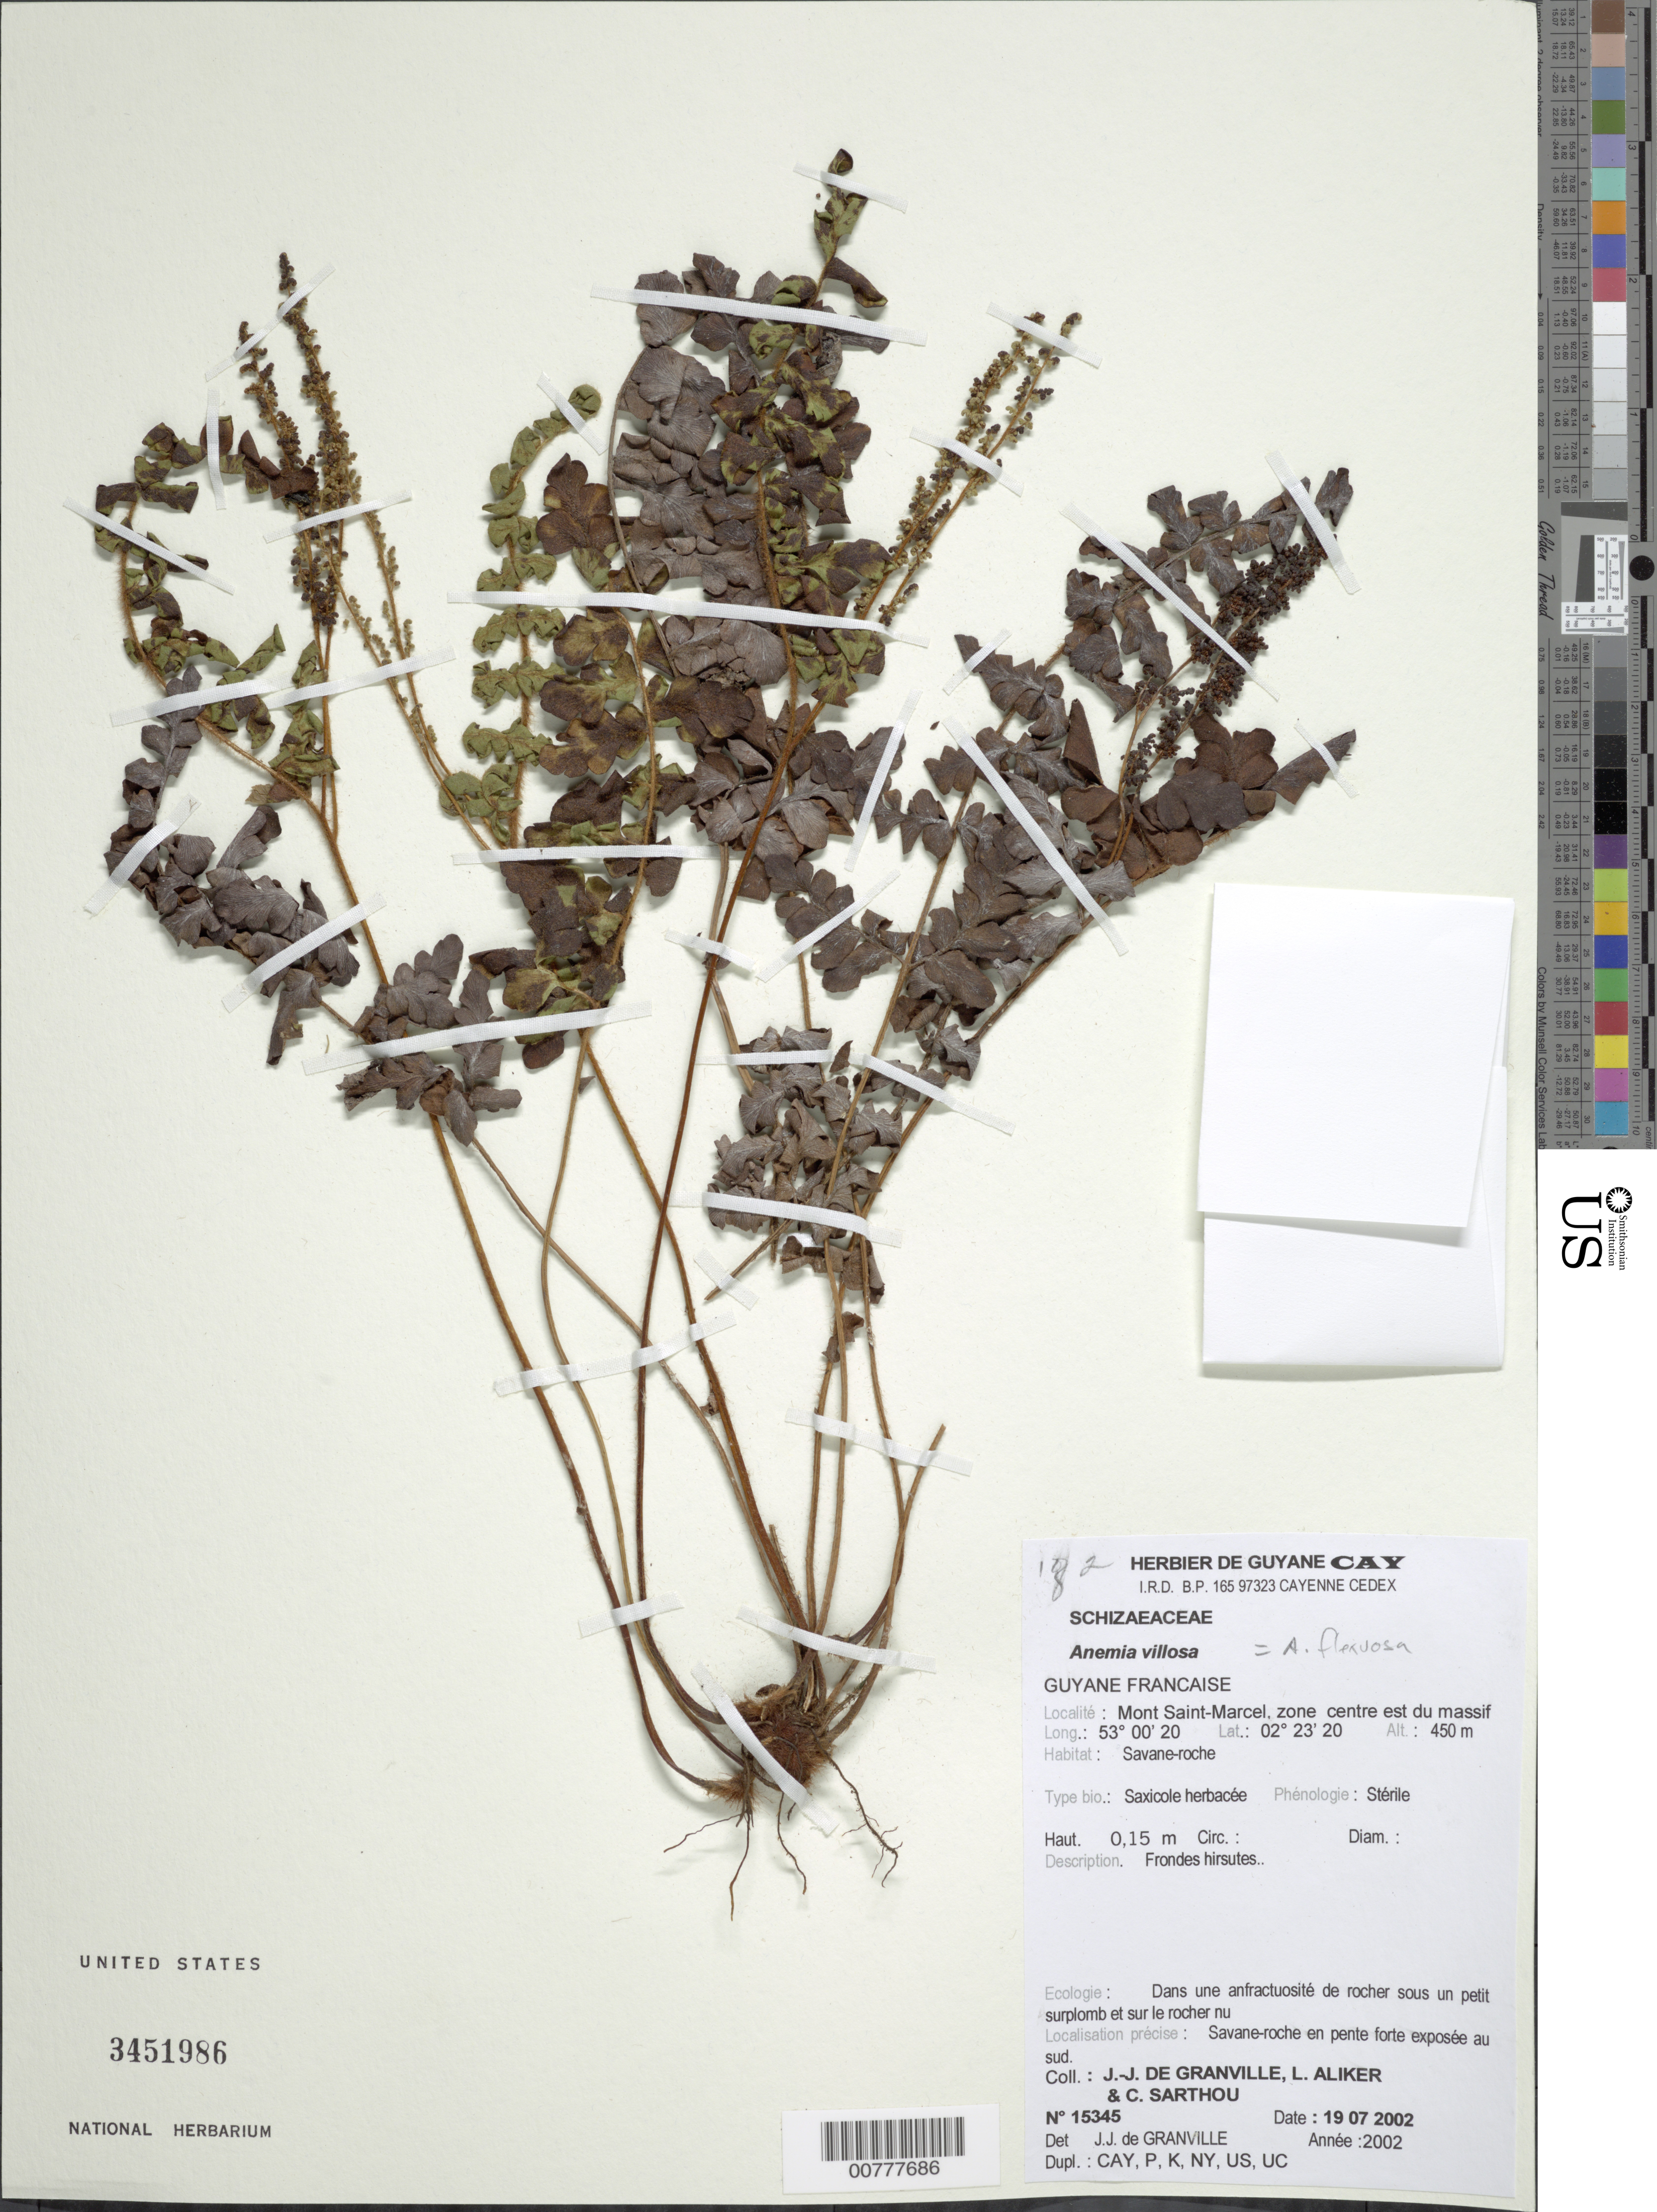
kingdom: Plantae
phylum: Tracheophyta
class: Polypodiopsida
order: Schizaeales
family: Anemiaceae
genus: Anemia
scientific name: Anemia flexuosa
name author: (Savigny) Sw.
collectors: J.-J. de Granville, L. Aliker & C. Sarthou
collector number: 15345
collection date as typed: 19-Jul-02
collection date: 2002-07-19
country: French Guiana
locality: Mont Saint-Marcel, zone Centre-Est du massif, Bassin de l'Yaloupi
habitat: Vegetation herbacée de savane roche, savane-roche en pente forte exposee au sud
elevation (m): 450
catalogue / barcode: US 3451986